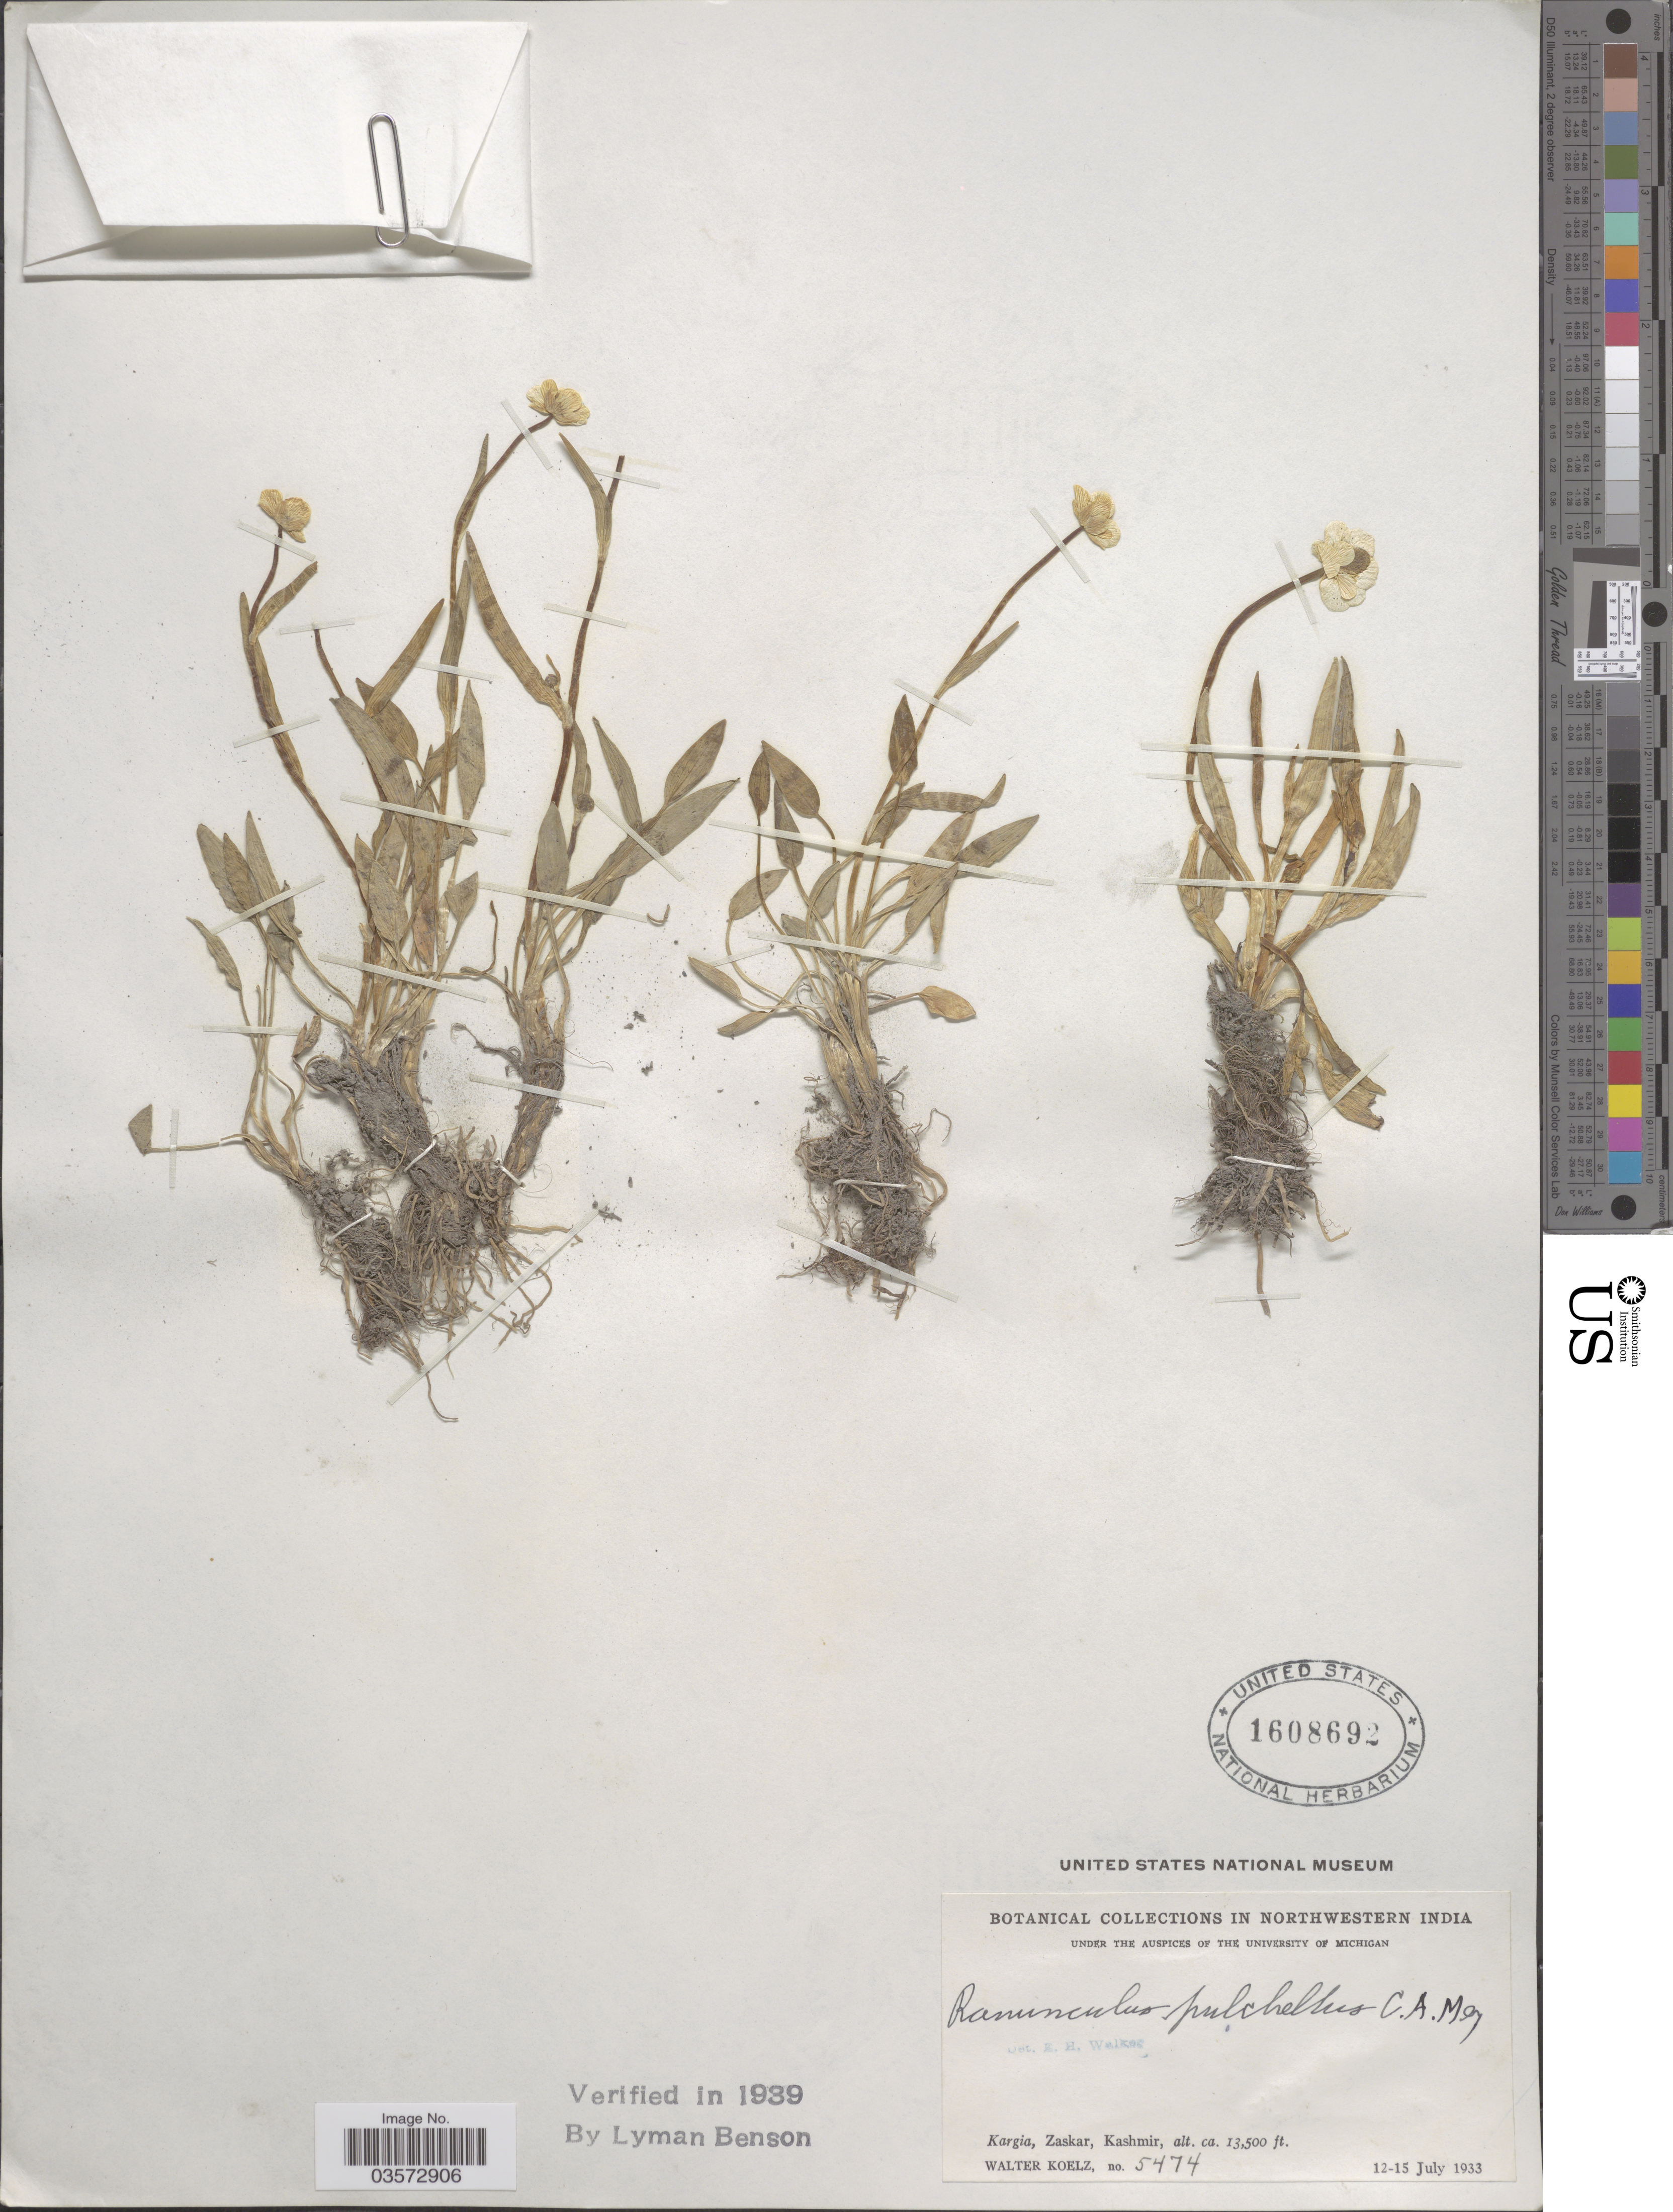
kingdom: Plantae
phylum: Tracheophyta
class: Magnoliopsida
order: Ranunculales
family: Ranunculaceae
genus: Ranunculus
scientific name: Ranunculus pulchellus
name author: Ledeb. ex Spreng.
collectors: W. N. Koelz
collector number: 5474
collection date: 1933-07-12/1933-07-15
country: India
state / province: Jammu and Kashmir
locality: Northwestern India. Kargia, Zaskar, Kashmir.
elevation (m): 4115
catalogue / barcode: US 1608692